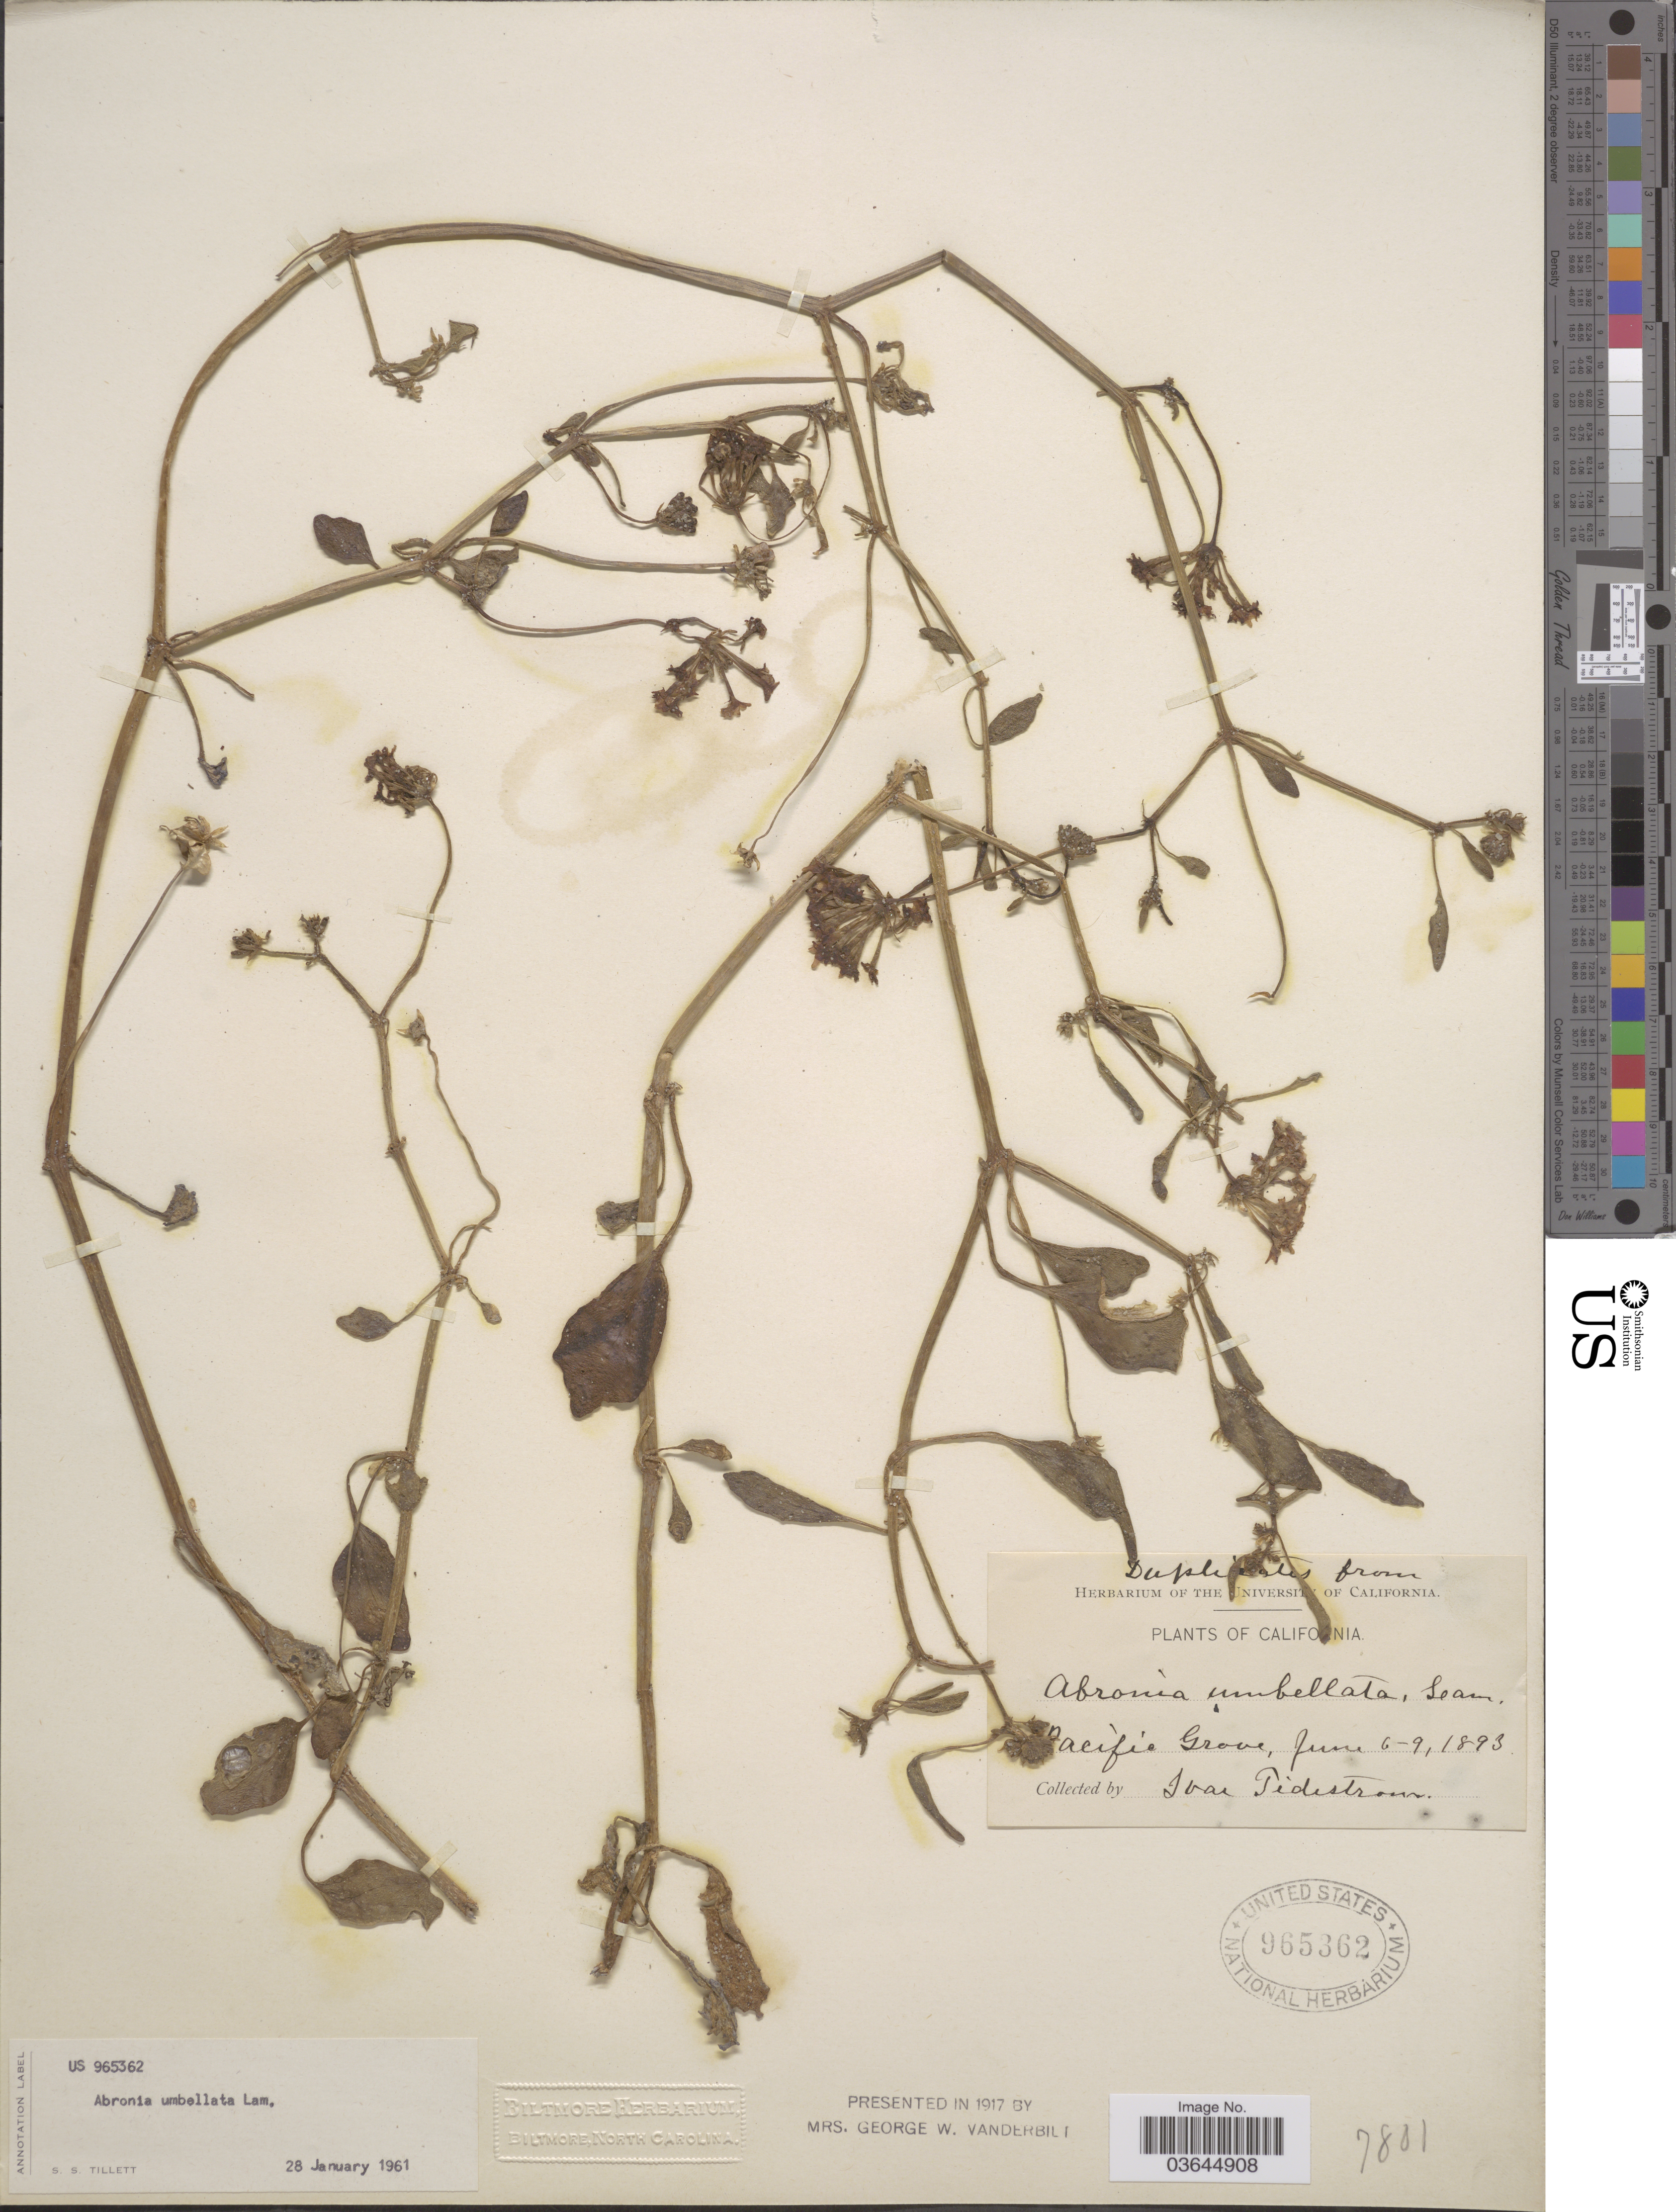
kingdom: Plantae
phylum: Tracheophyta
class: Magnoliopsida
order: Caryophyllales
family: Nyctaginaceae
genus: Abronia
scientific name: Abronia umbellata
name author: Lam.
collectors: I. F. Tidestrom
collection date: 1893-06-09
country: United States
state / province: California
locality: Pacific Grove.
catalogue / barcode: US 965362